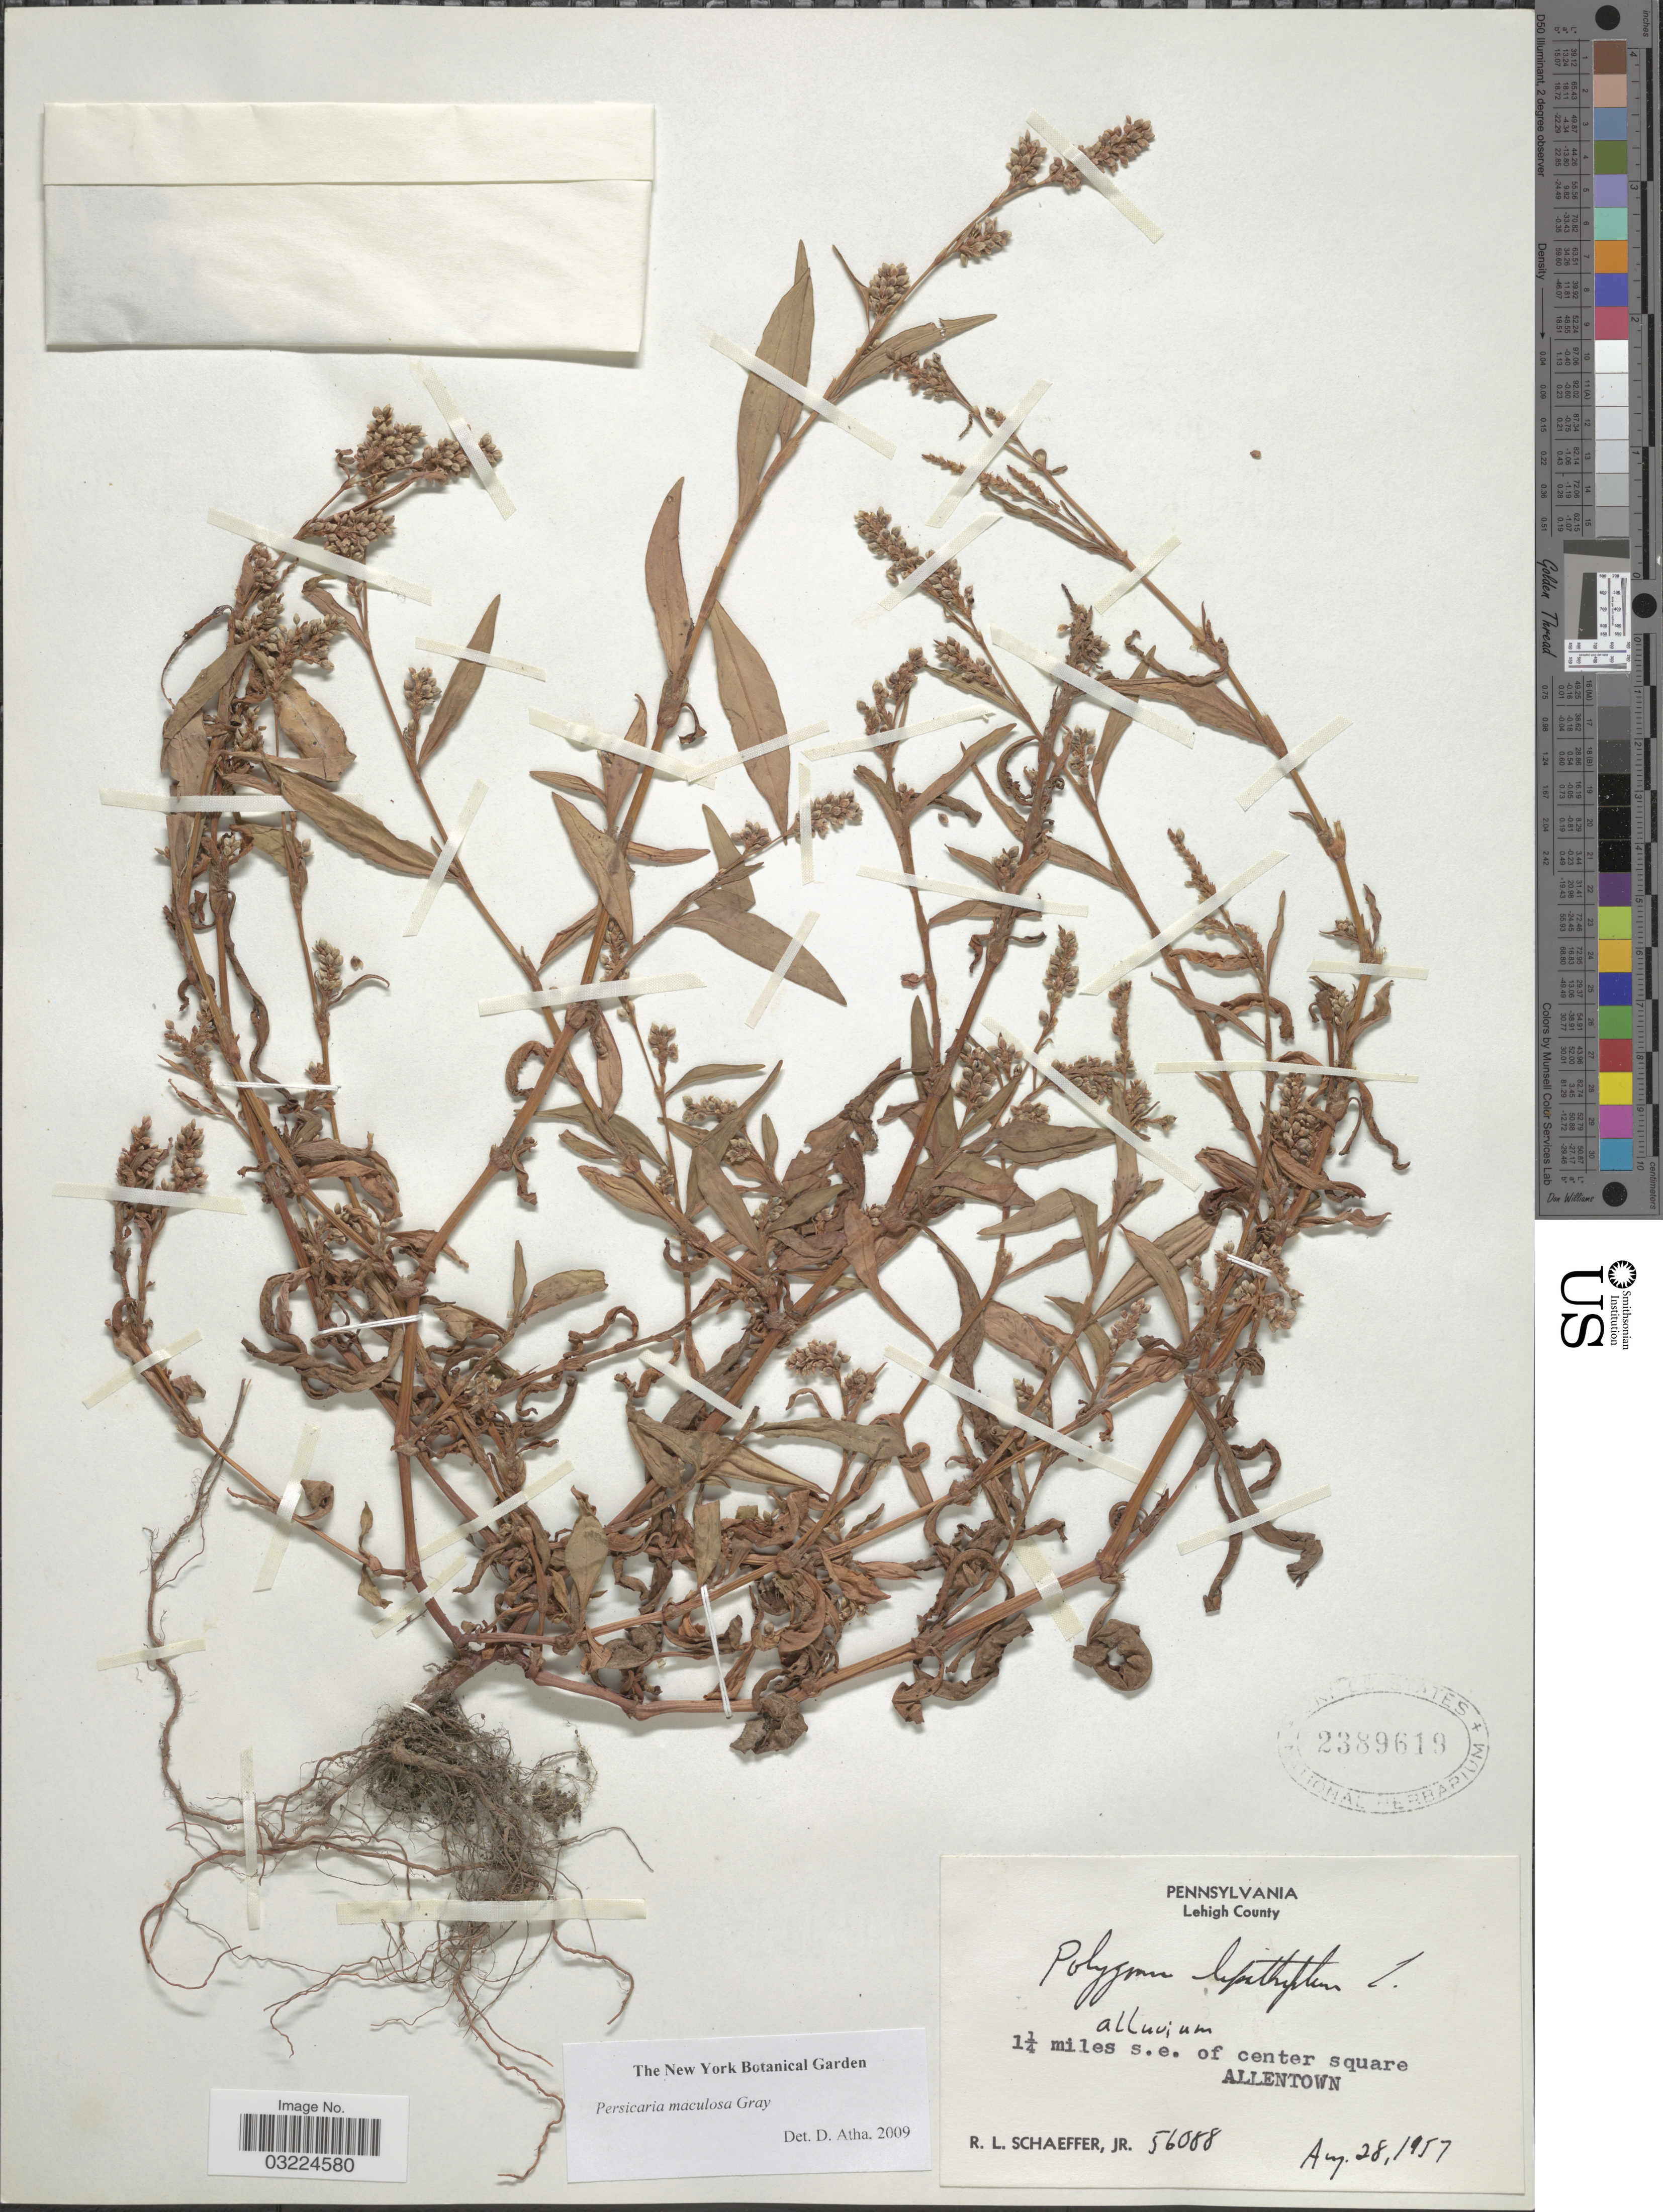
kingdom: Plantae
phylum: Tracheophyta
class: Magnoliopsida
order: Caryophyllales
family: Polygonaceae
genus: Persicaria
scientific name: Persicaria maculosa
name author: S.F. Gray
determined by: Atha, D. E.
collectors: R. L. Schaeffer Jr.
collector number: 56088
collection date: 1957-08-28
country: United States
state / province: Pennsylvania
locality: Lehigh County. 1¼ miles s.e. of center square Allentown.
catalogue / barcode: US 2389619